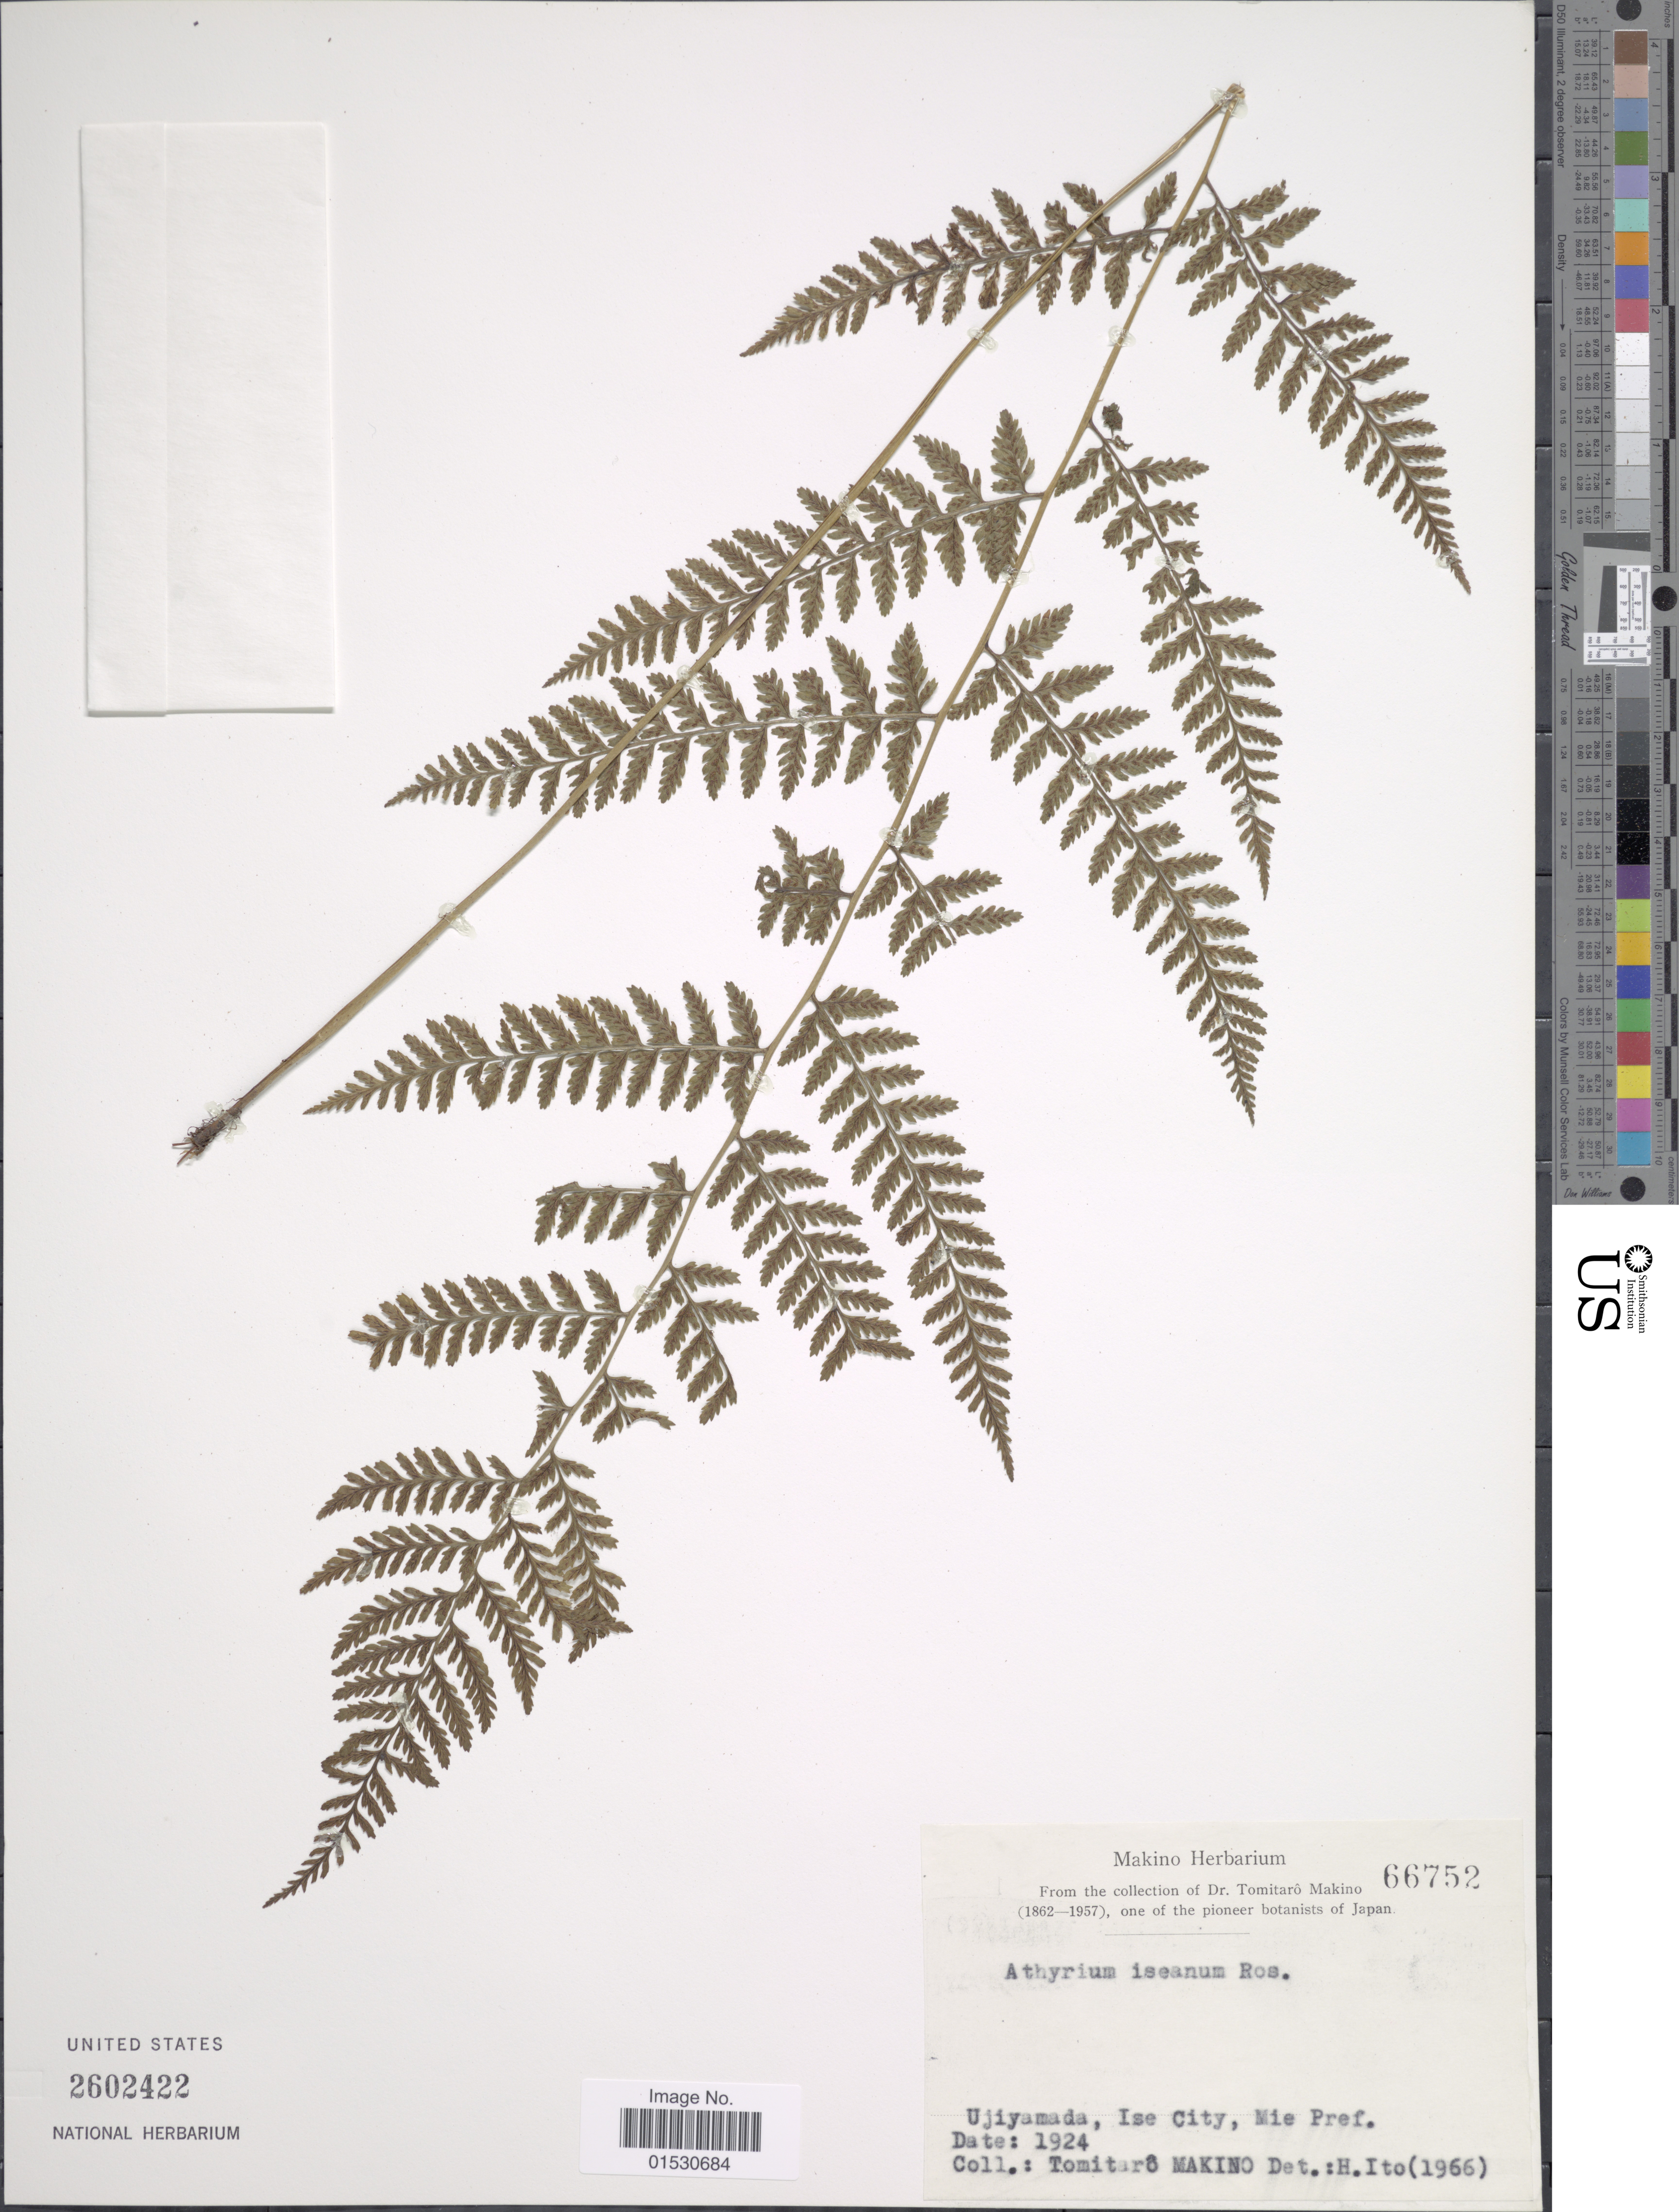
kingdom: Plantae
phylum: Tracheophyta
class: Polypodiopsida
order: Polypodiales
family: Athyriaceae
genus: Athyrium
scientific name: Athyrium iseanum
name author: Rosenst.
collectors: T. Makino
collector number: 66752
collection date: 1924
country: Japan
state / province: Mie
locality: Ujiyamada, Ise City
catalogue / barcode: US 2602422